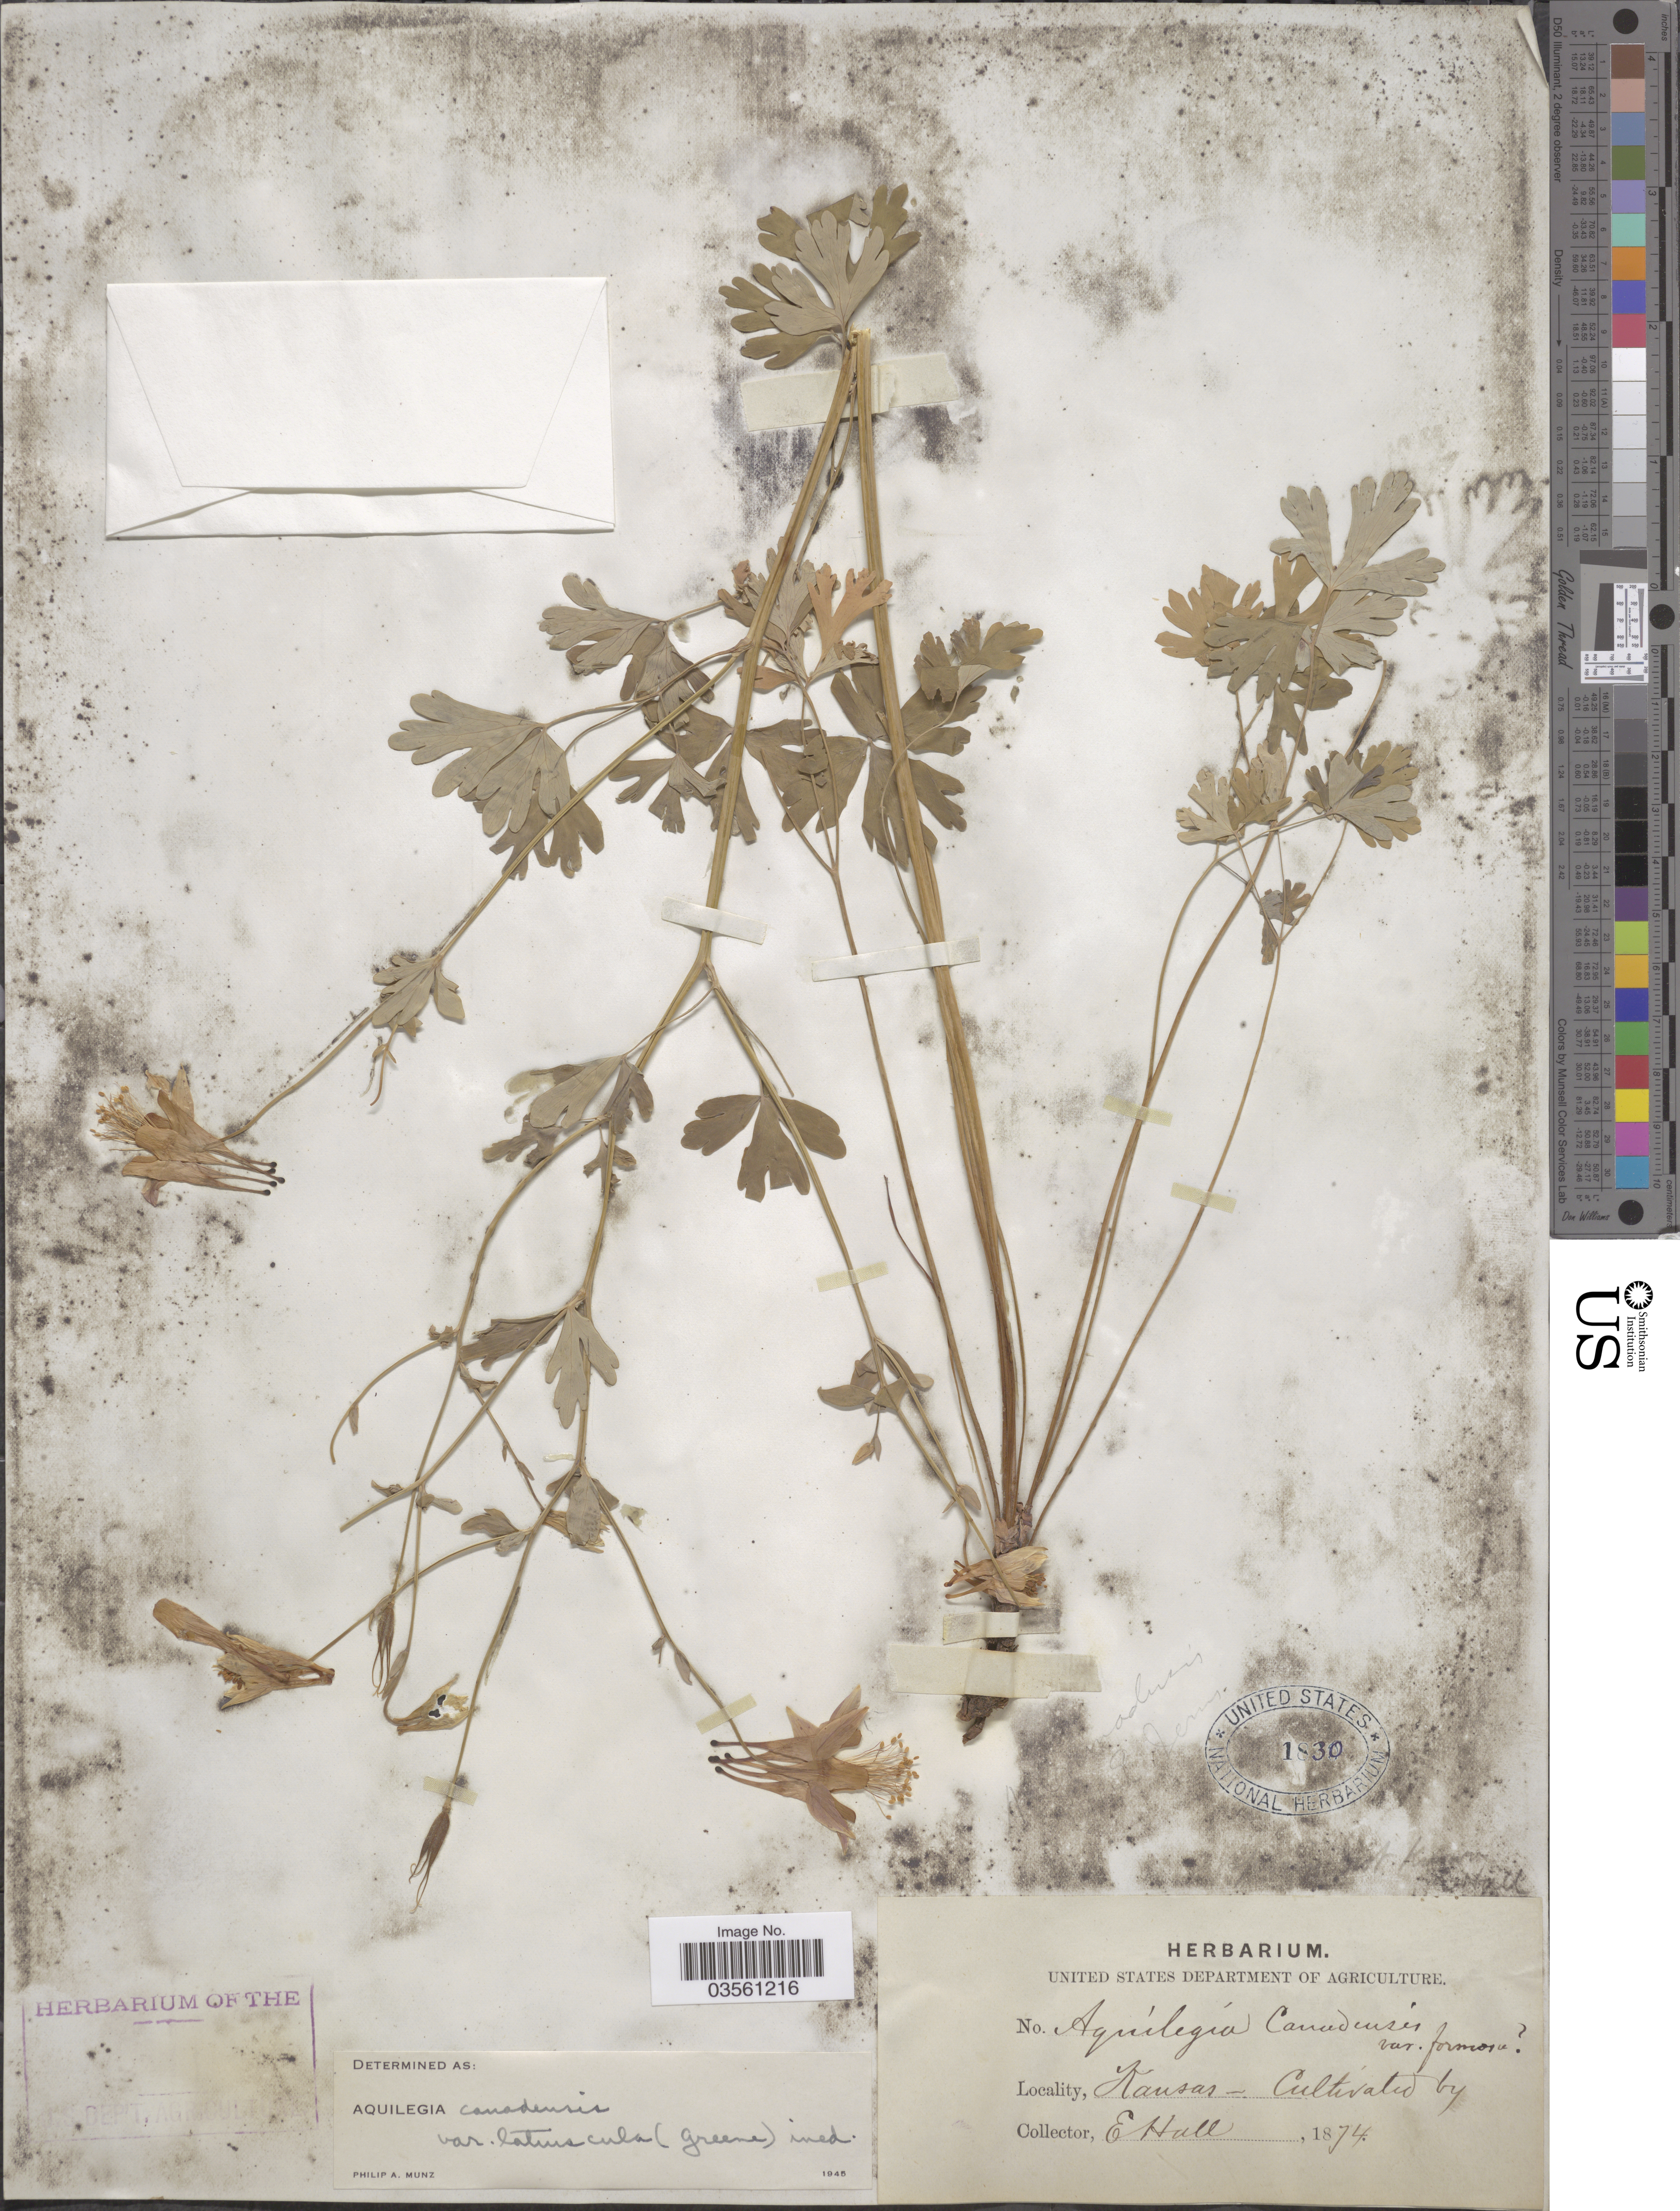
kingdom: Plantae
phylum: Tracheophyta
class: Magnoliopsida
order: Ranunculales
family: Ranunculaceae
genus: Aquilegia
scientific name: Aquilegia canadensis var. latiuscula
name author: (Greene) Munz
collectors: E. Hall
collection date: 1874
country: United States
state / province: Kansas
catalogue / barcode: US 1830